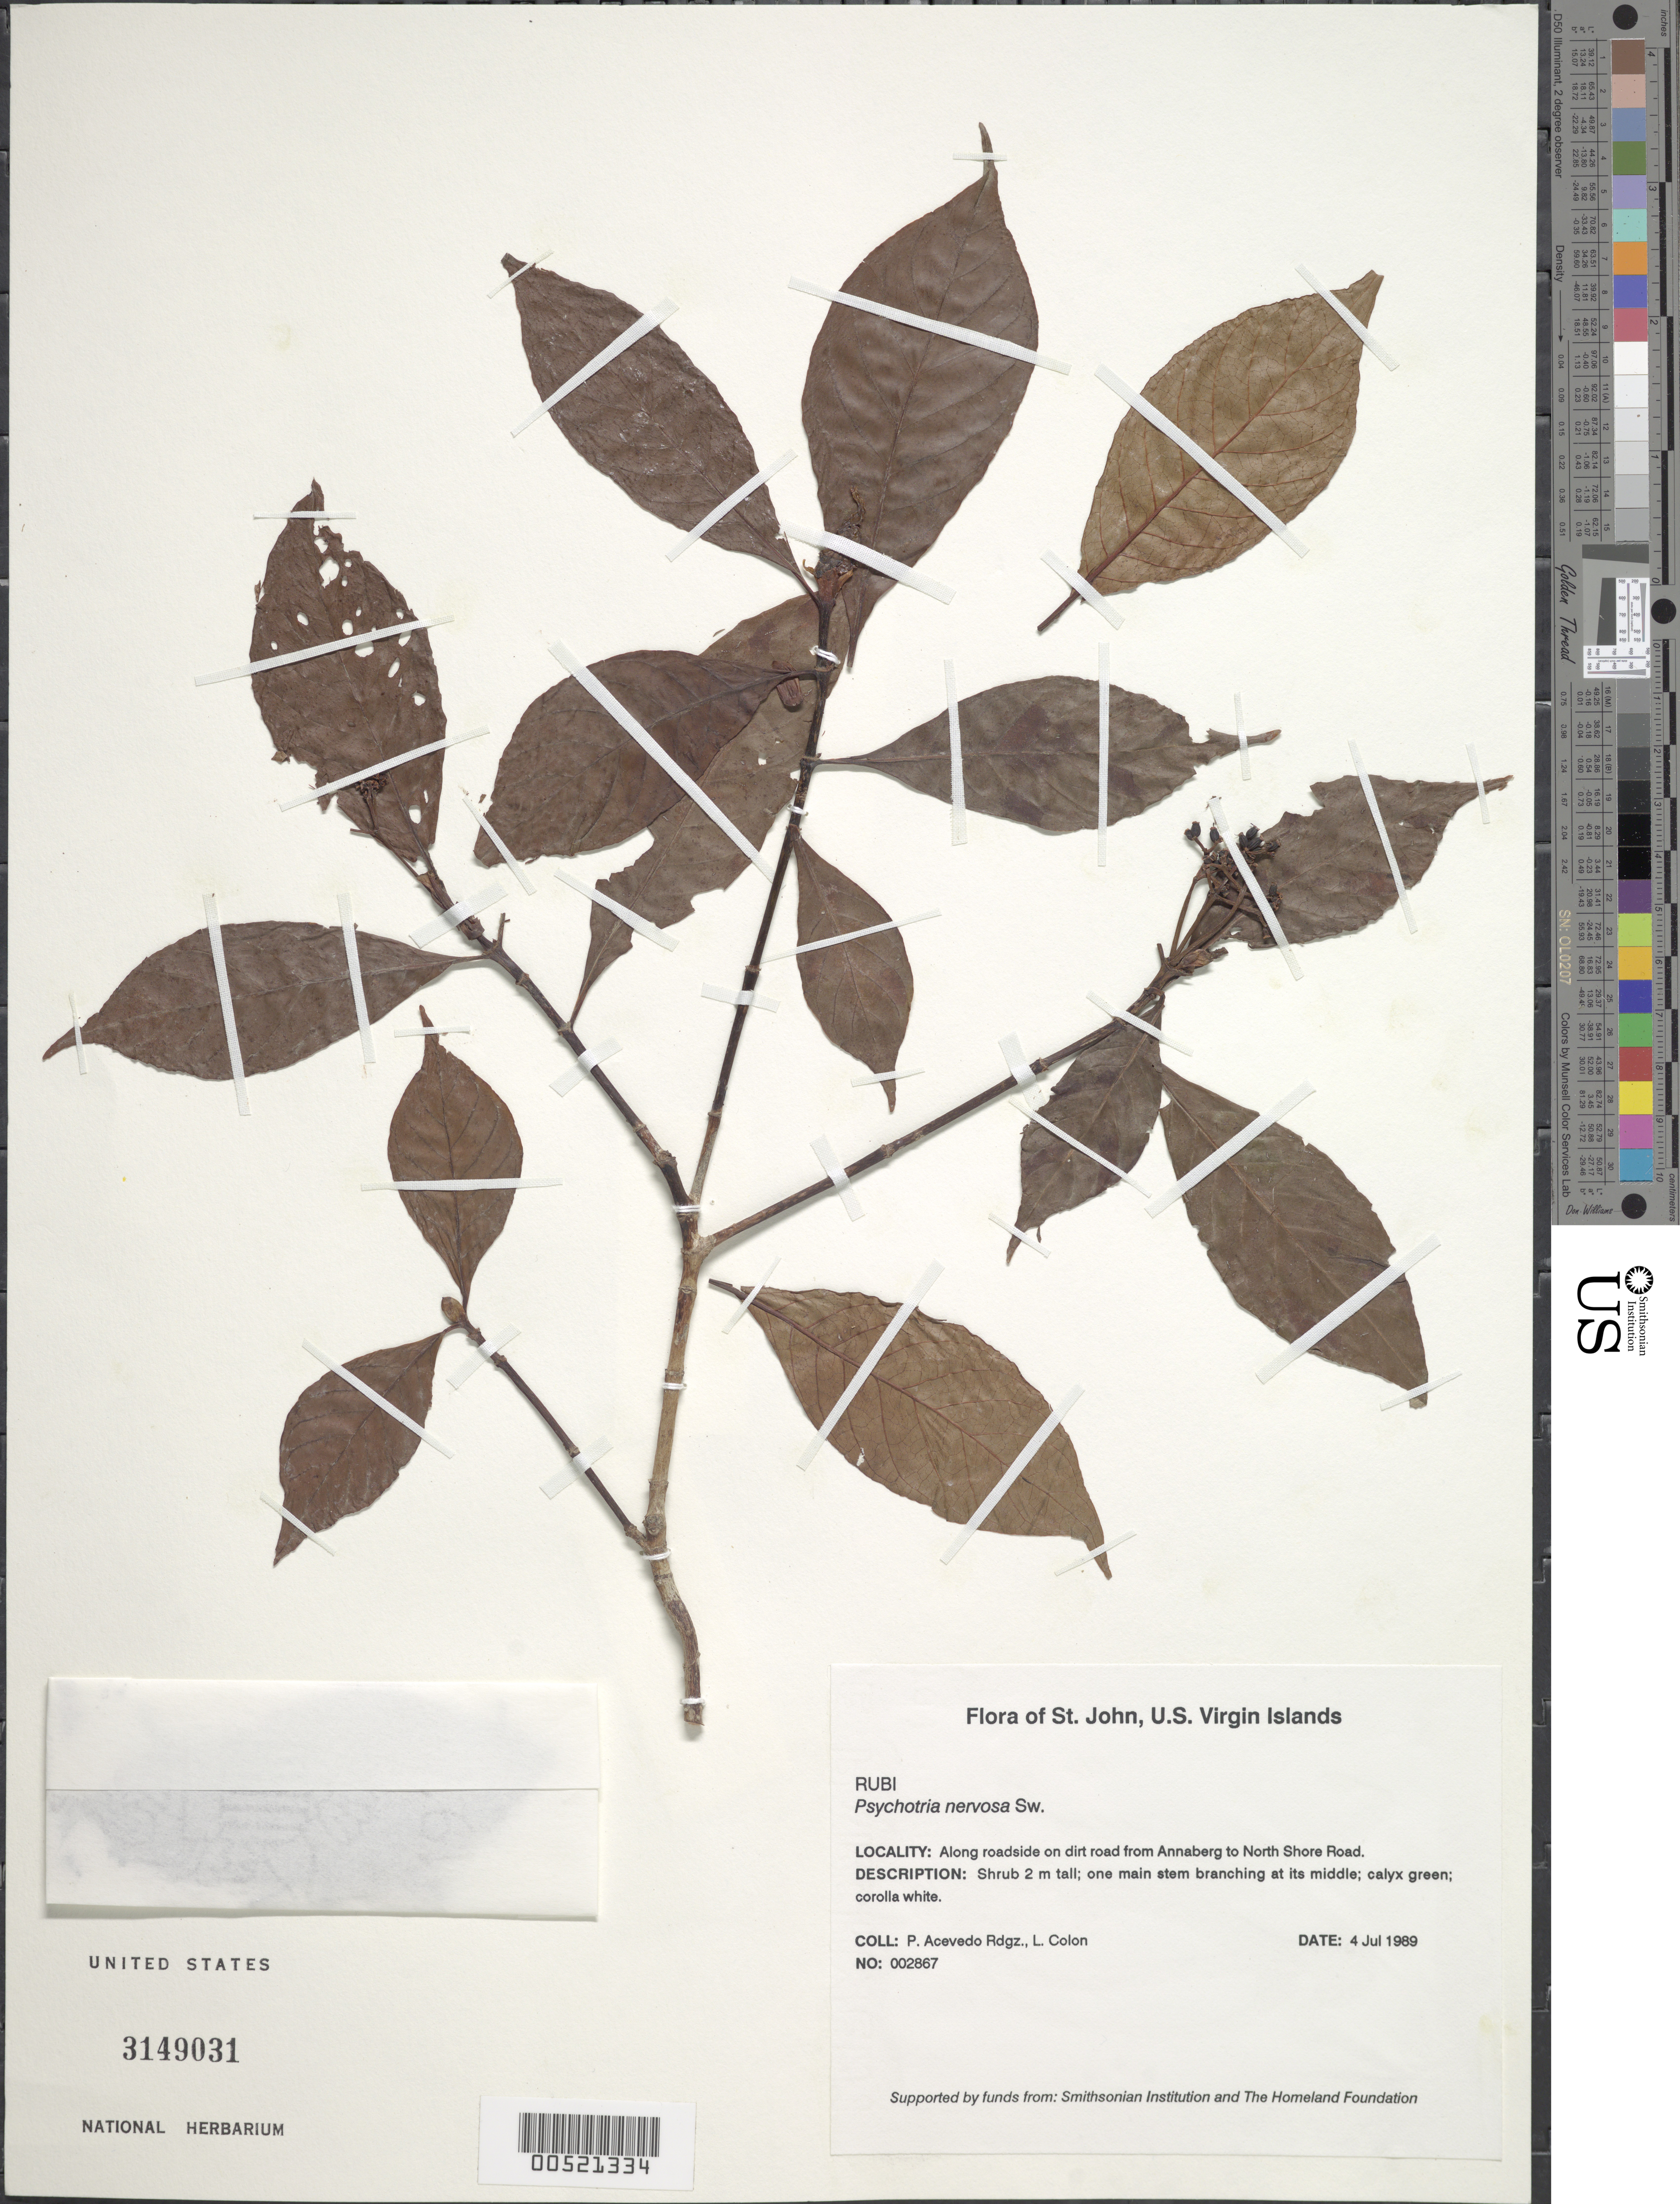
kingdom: Plantae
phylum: Tracheophyta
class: Magnoliopsida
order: Gentianales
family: Rubiaceae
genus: Psychotria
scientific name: Psychotria nervosa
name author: Sw.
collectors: P. Acevedo-Rodr. & L. Colon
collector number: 2867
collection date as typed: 04 Jul 1989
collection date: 1989-07-04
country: U.S. Virgin Islands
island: St. John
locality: Cruz Bay Quarter, along roadside on dirt road from Annaberg to North Shore Road.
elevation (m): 15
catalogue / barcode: US 3149031